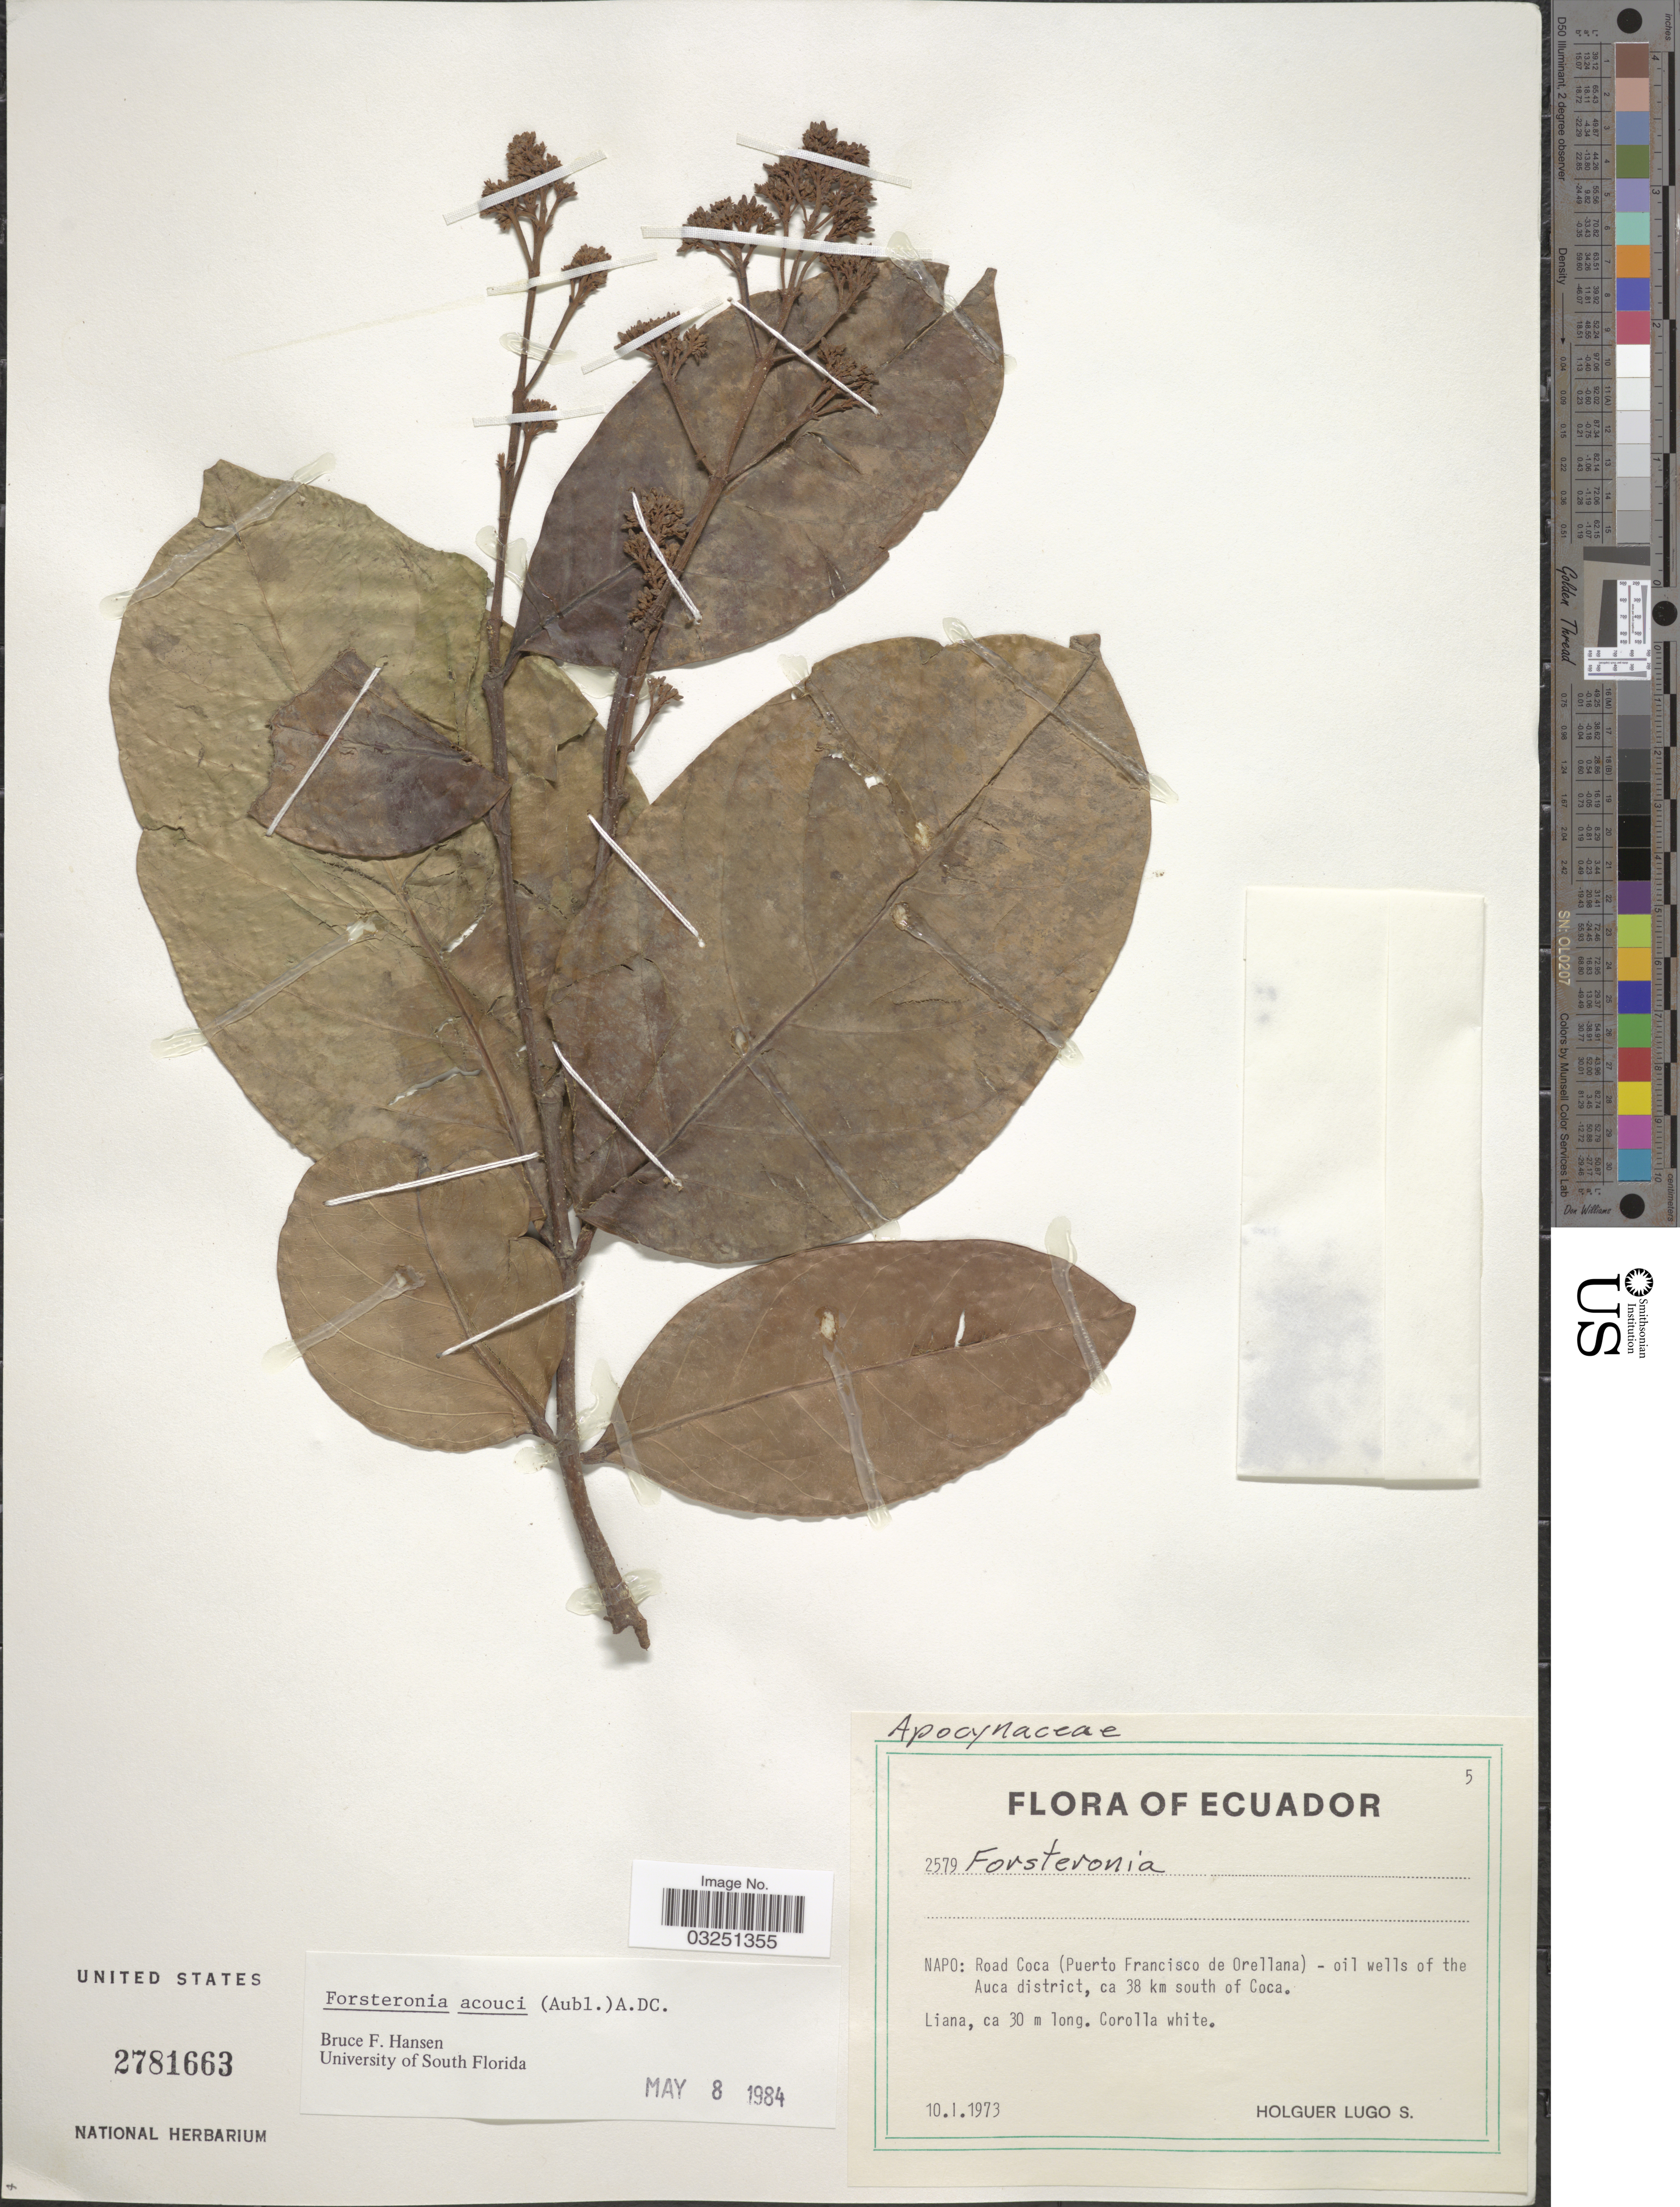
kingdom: Plantae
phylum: Tracheophyta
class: Magnoliopsida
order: Gentianales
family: Apocynaceae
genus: Forsteronia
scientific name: Forsteronia acouci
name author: (Aubl.) A. DC.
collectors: H. Lugo S.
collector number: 2579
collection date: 1973-01-10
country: Ecuador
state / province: Napo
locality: Road Coca (Puerto Francisco de Orellana) - oil wells of the Auca district, ca 38 km south of Coca.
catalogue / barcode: US 2781663